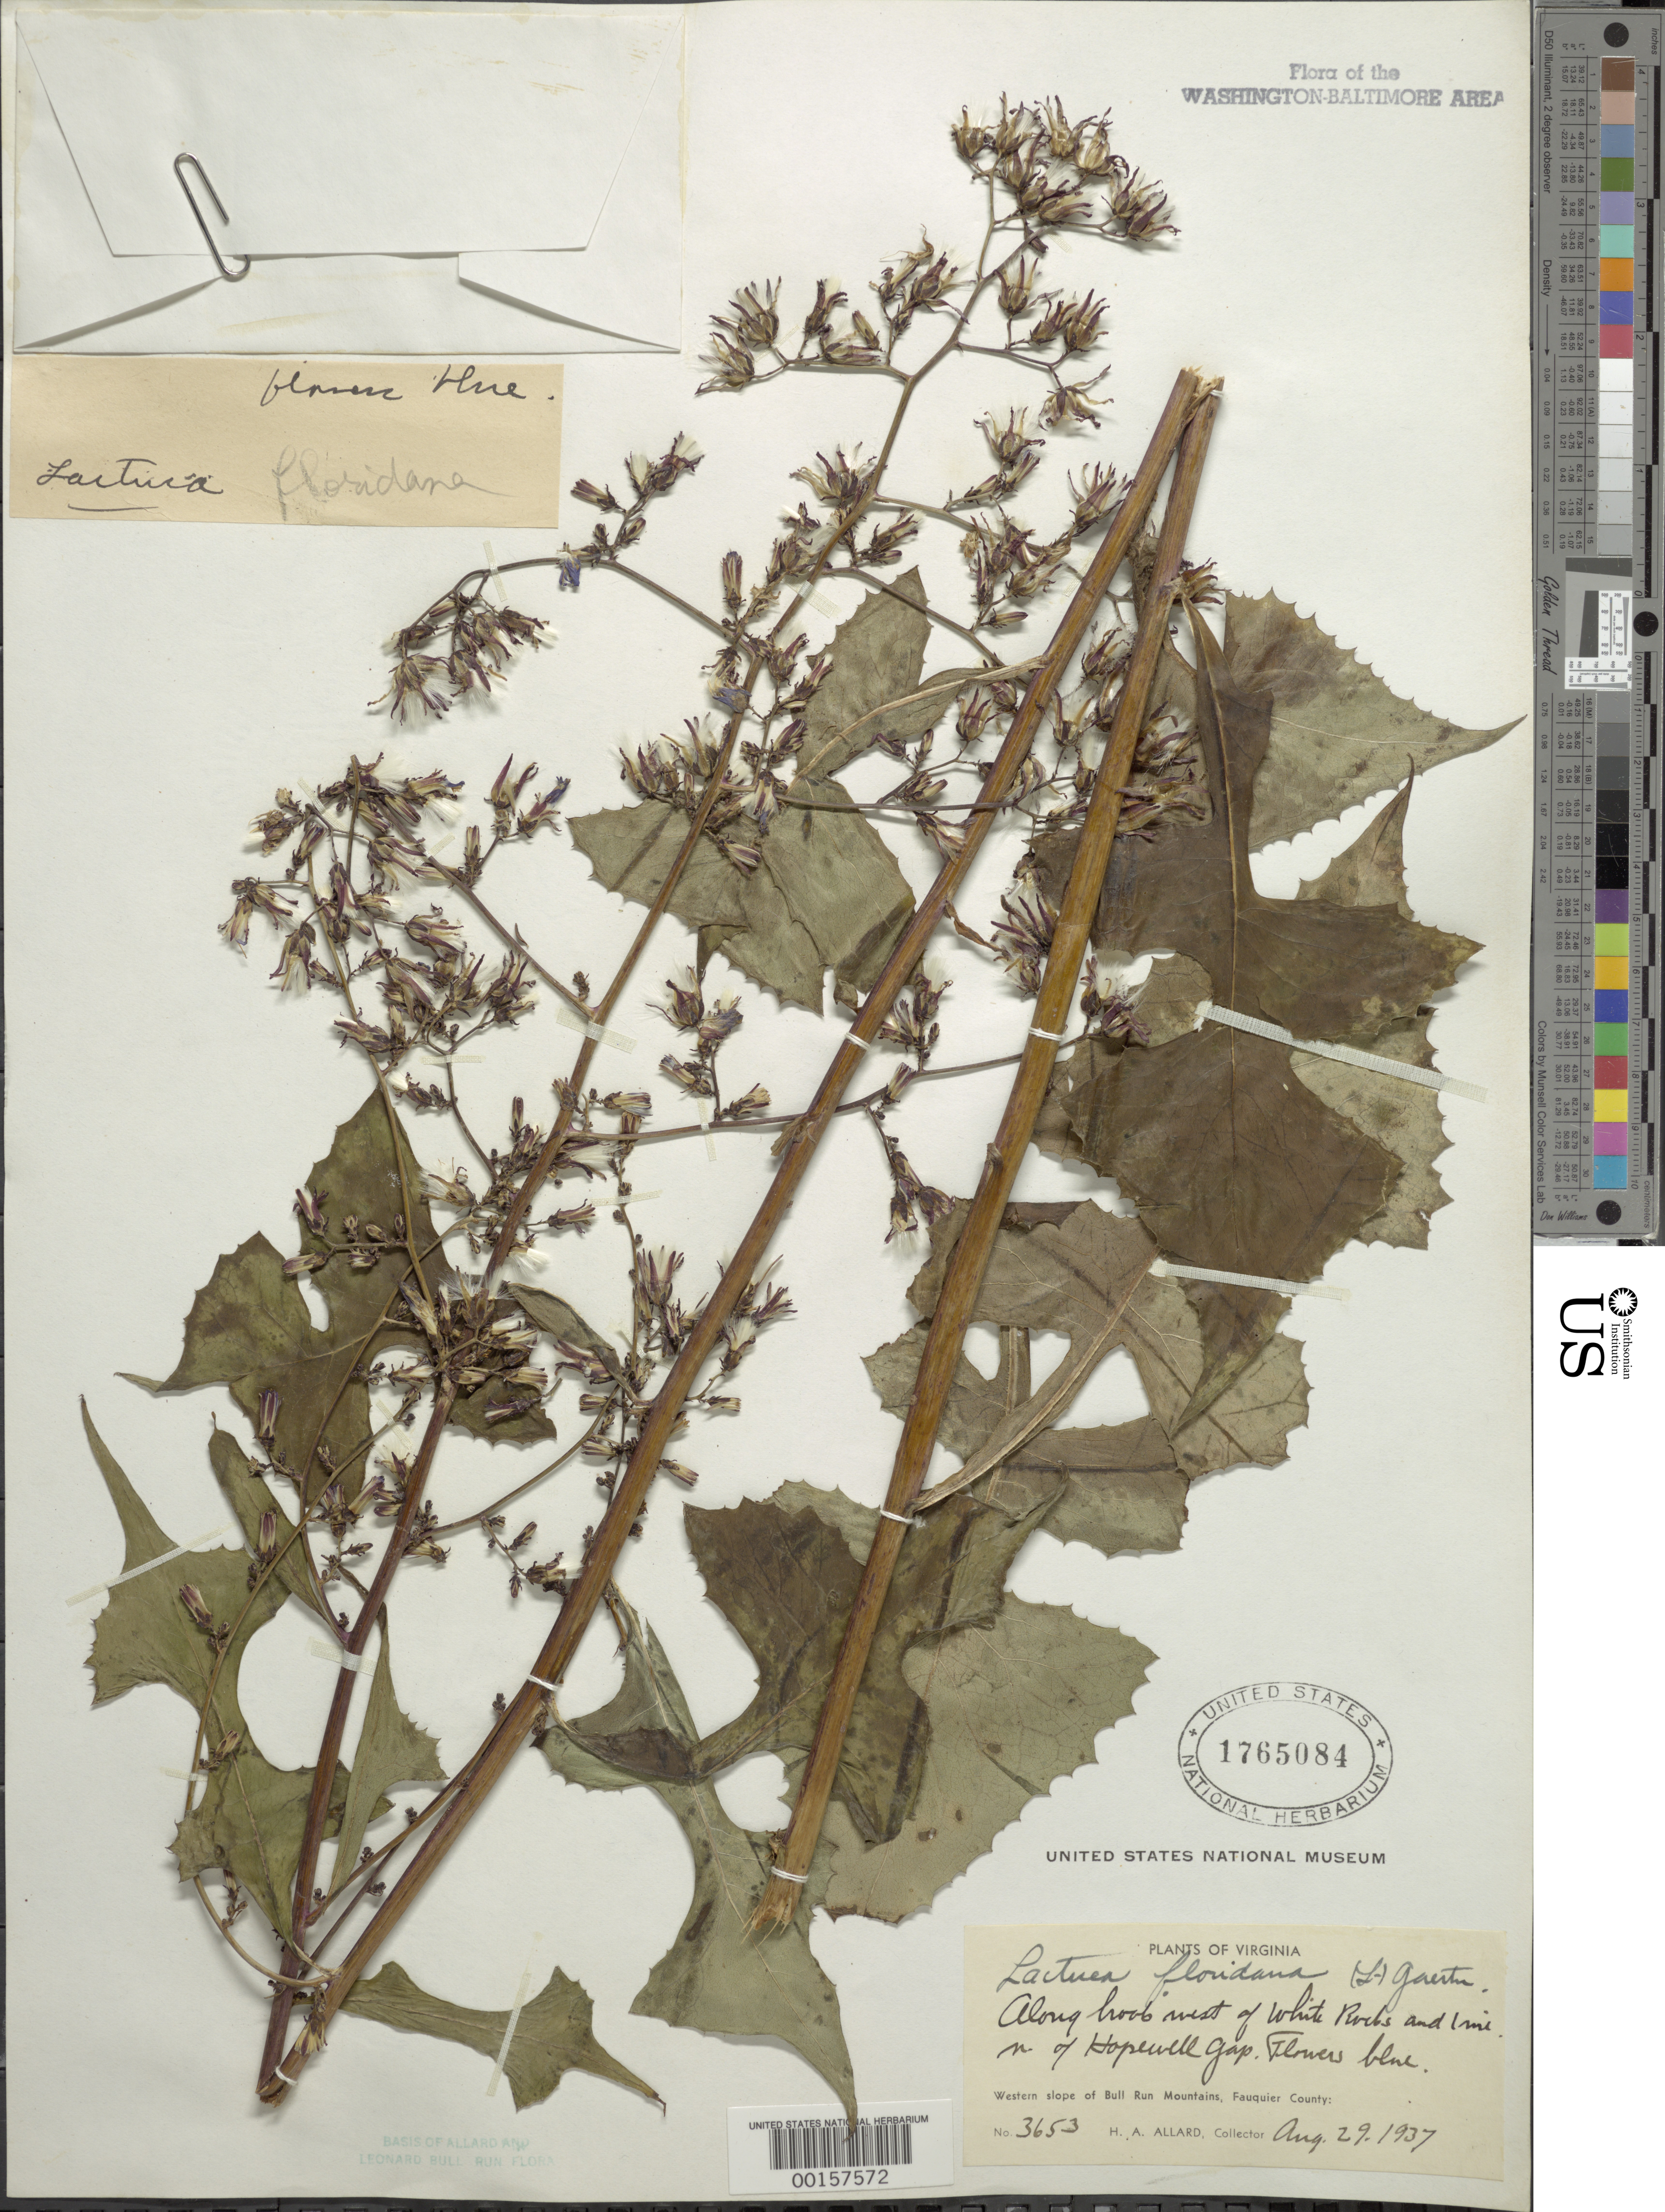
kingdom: Plantae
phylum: Tracheophyta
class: Magnoliopsida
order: Asterales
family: Asteraceae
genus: Lactuca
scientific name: Lactuca floridana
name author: (L.) Gaertn.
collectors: H. A. Allard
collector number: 3653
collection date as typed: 29 Aug 1937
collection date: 1937-08-29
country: United States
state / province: Virginia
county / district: Fauquier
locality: North of Hopewell Gap west of White Rocks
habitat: Brook flood plain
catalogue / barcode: US 1765084